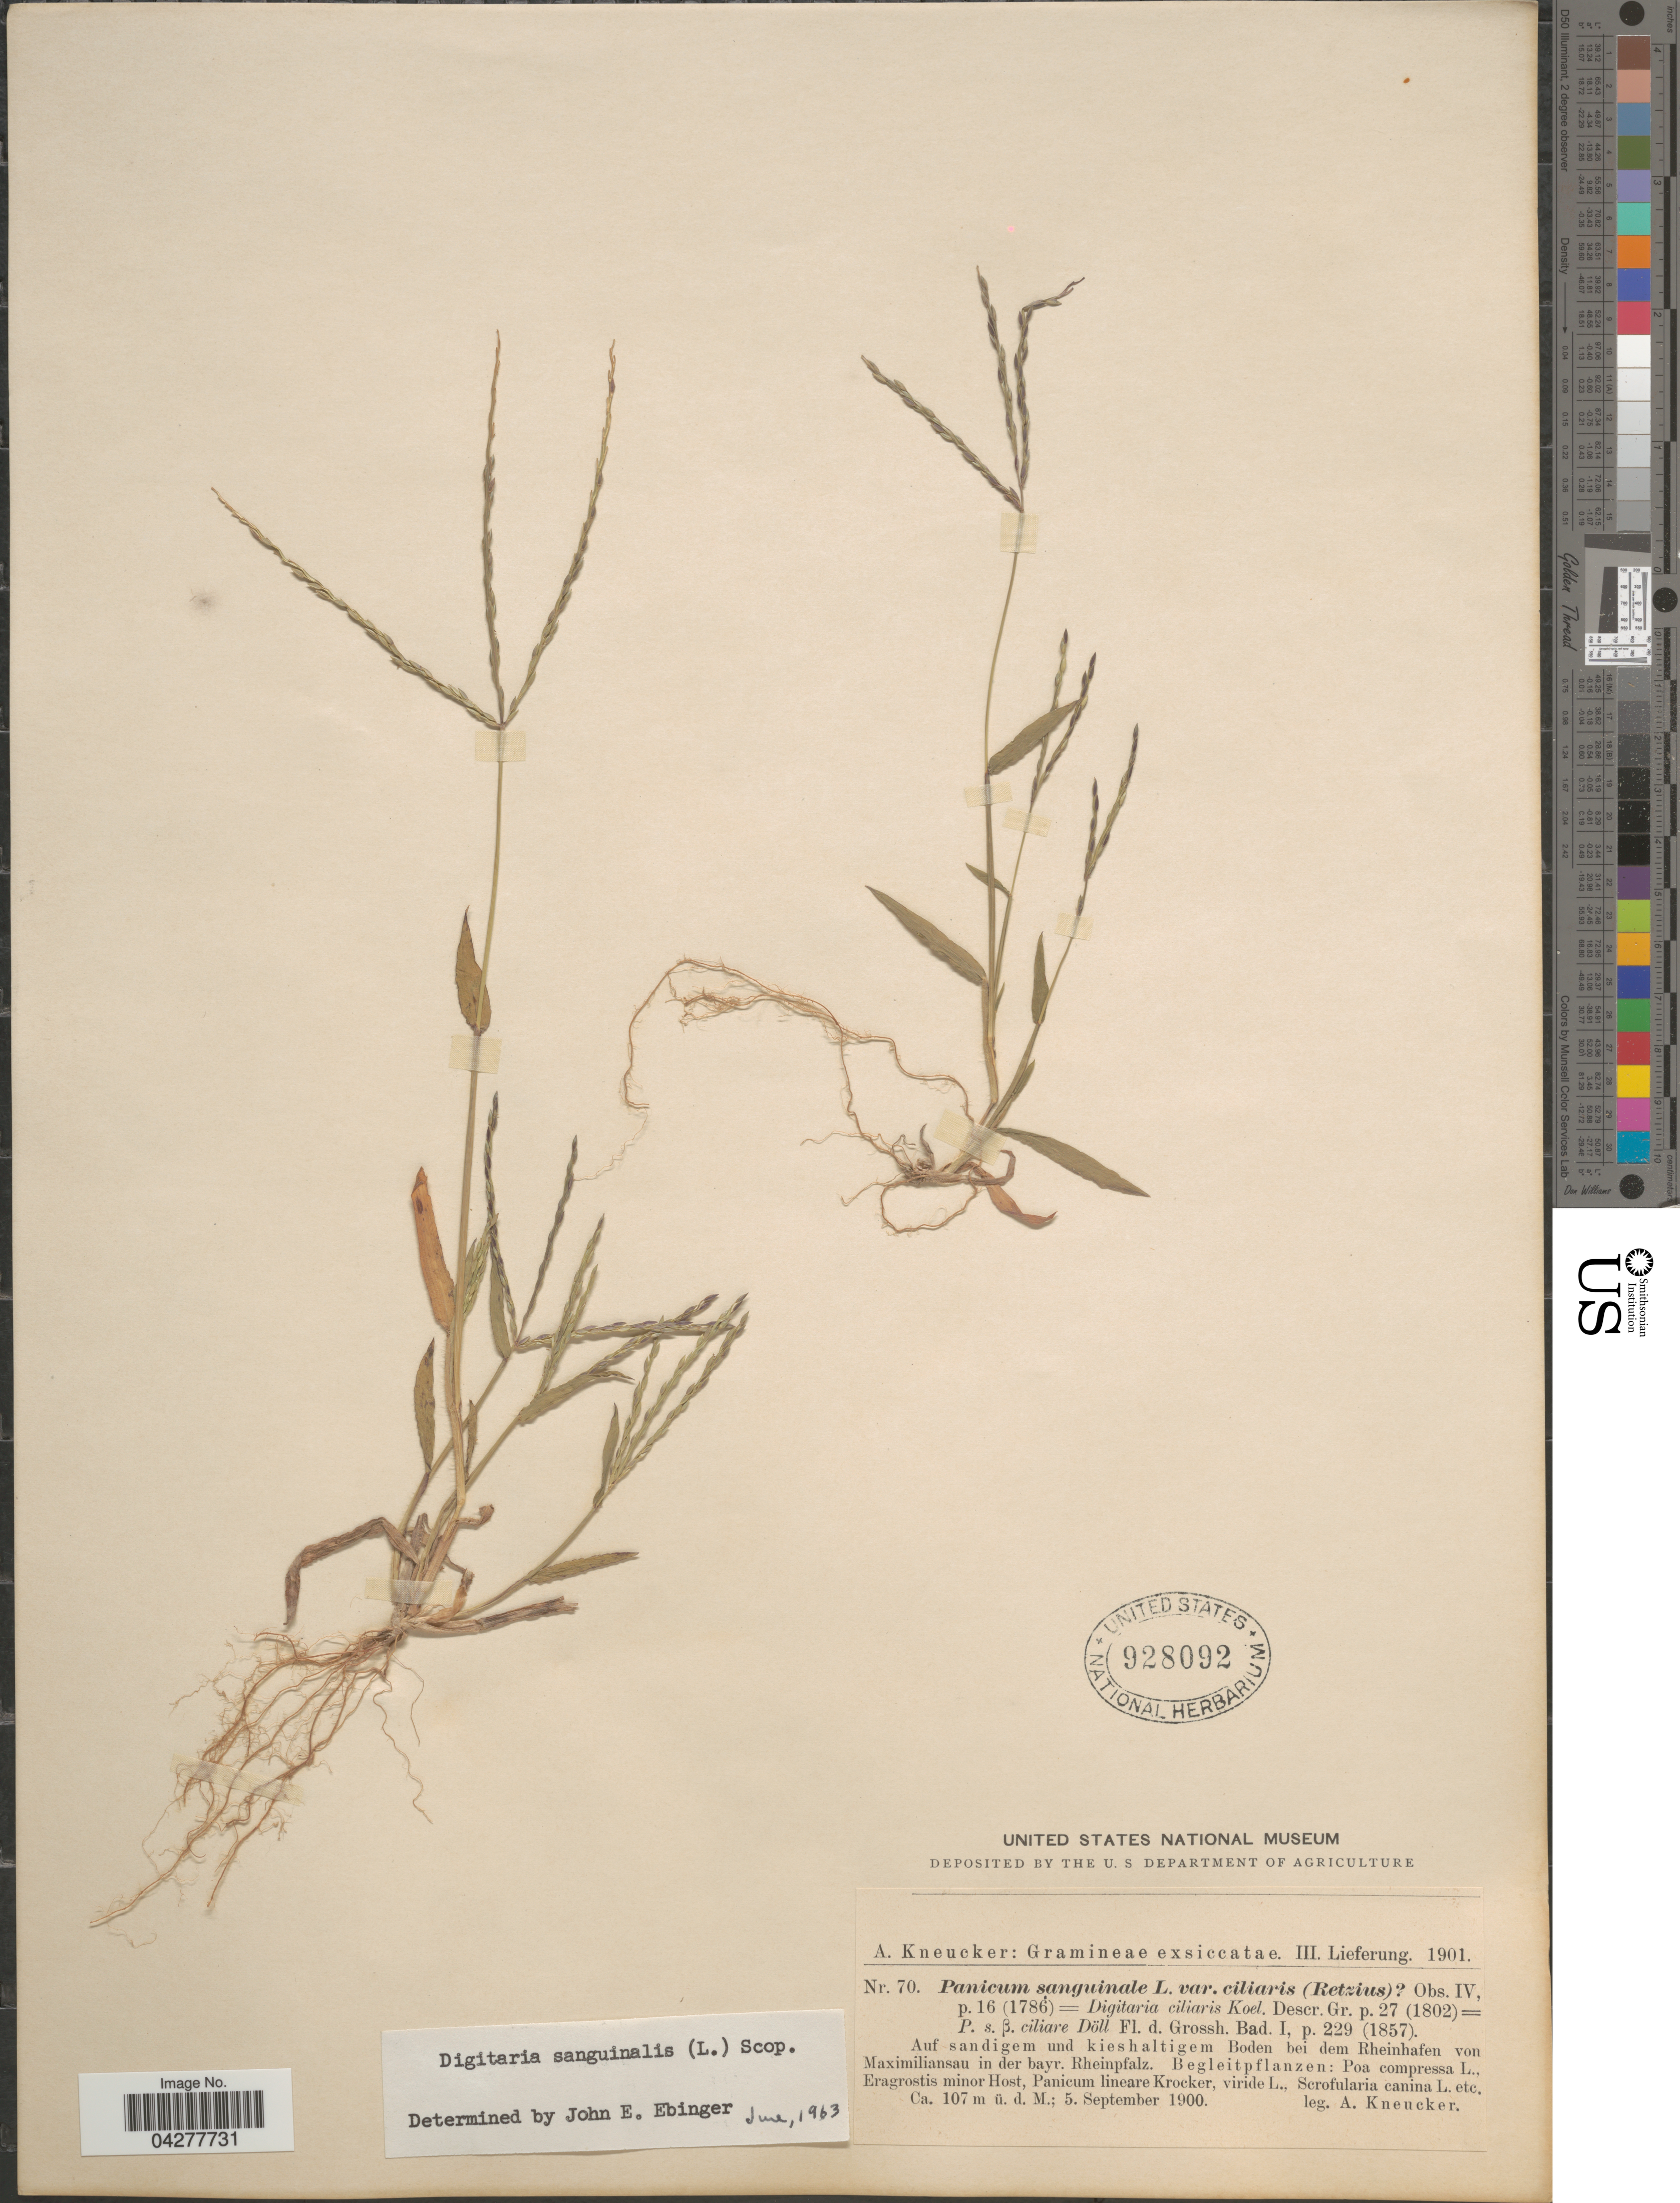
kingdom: Plantae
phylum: Tracheophyta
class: Liliopsida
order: Poales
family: Poaceae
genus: Digitaria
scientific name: Digitaria sanguinalis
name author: (L.) Scop.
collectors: A. Kneucker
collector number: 70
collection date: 1900-09-05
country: Germany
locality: Auf sandigem und kieshaltigem Boden bei dem Rheinhafen von Maximiliansau in der bayr. Rheinpfalz.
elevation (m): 107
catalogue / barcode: US 928092